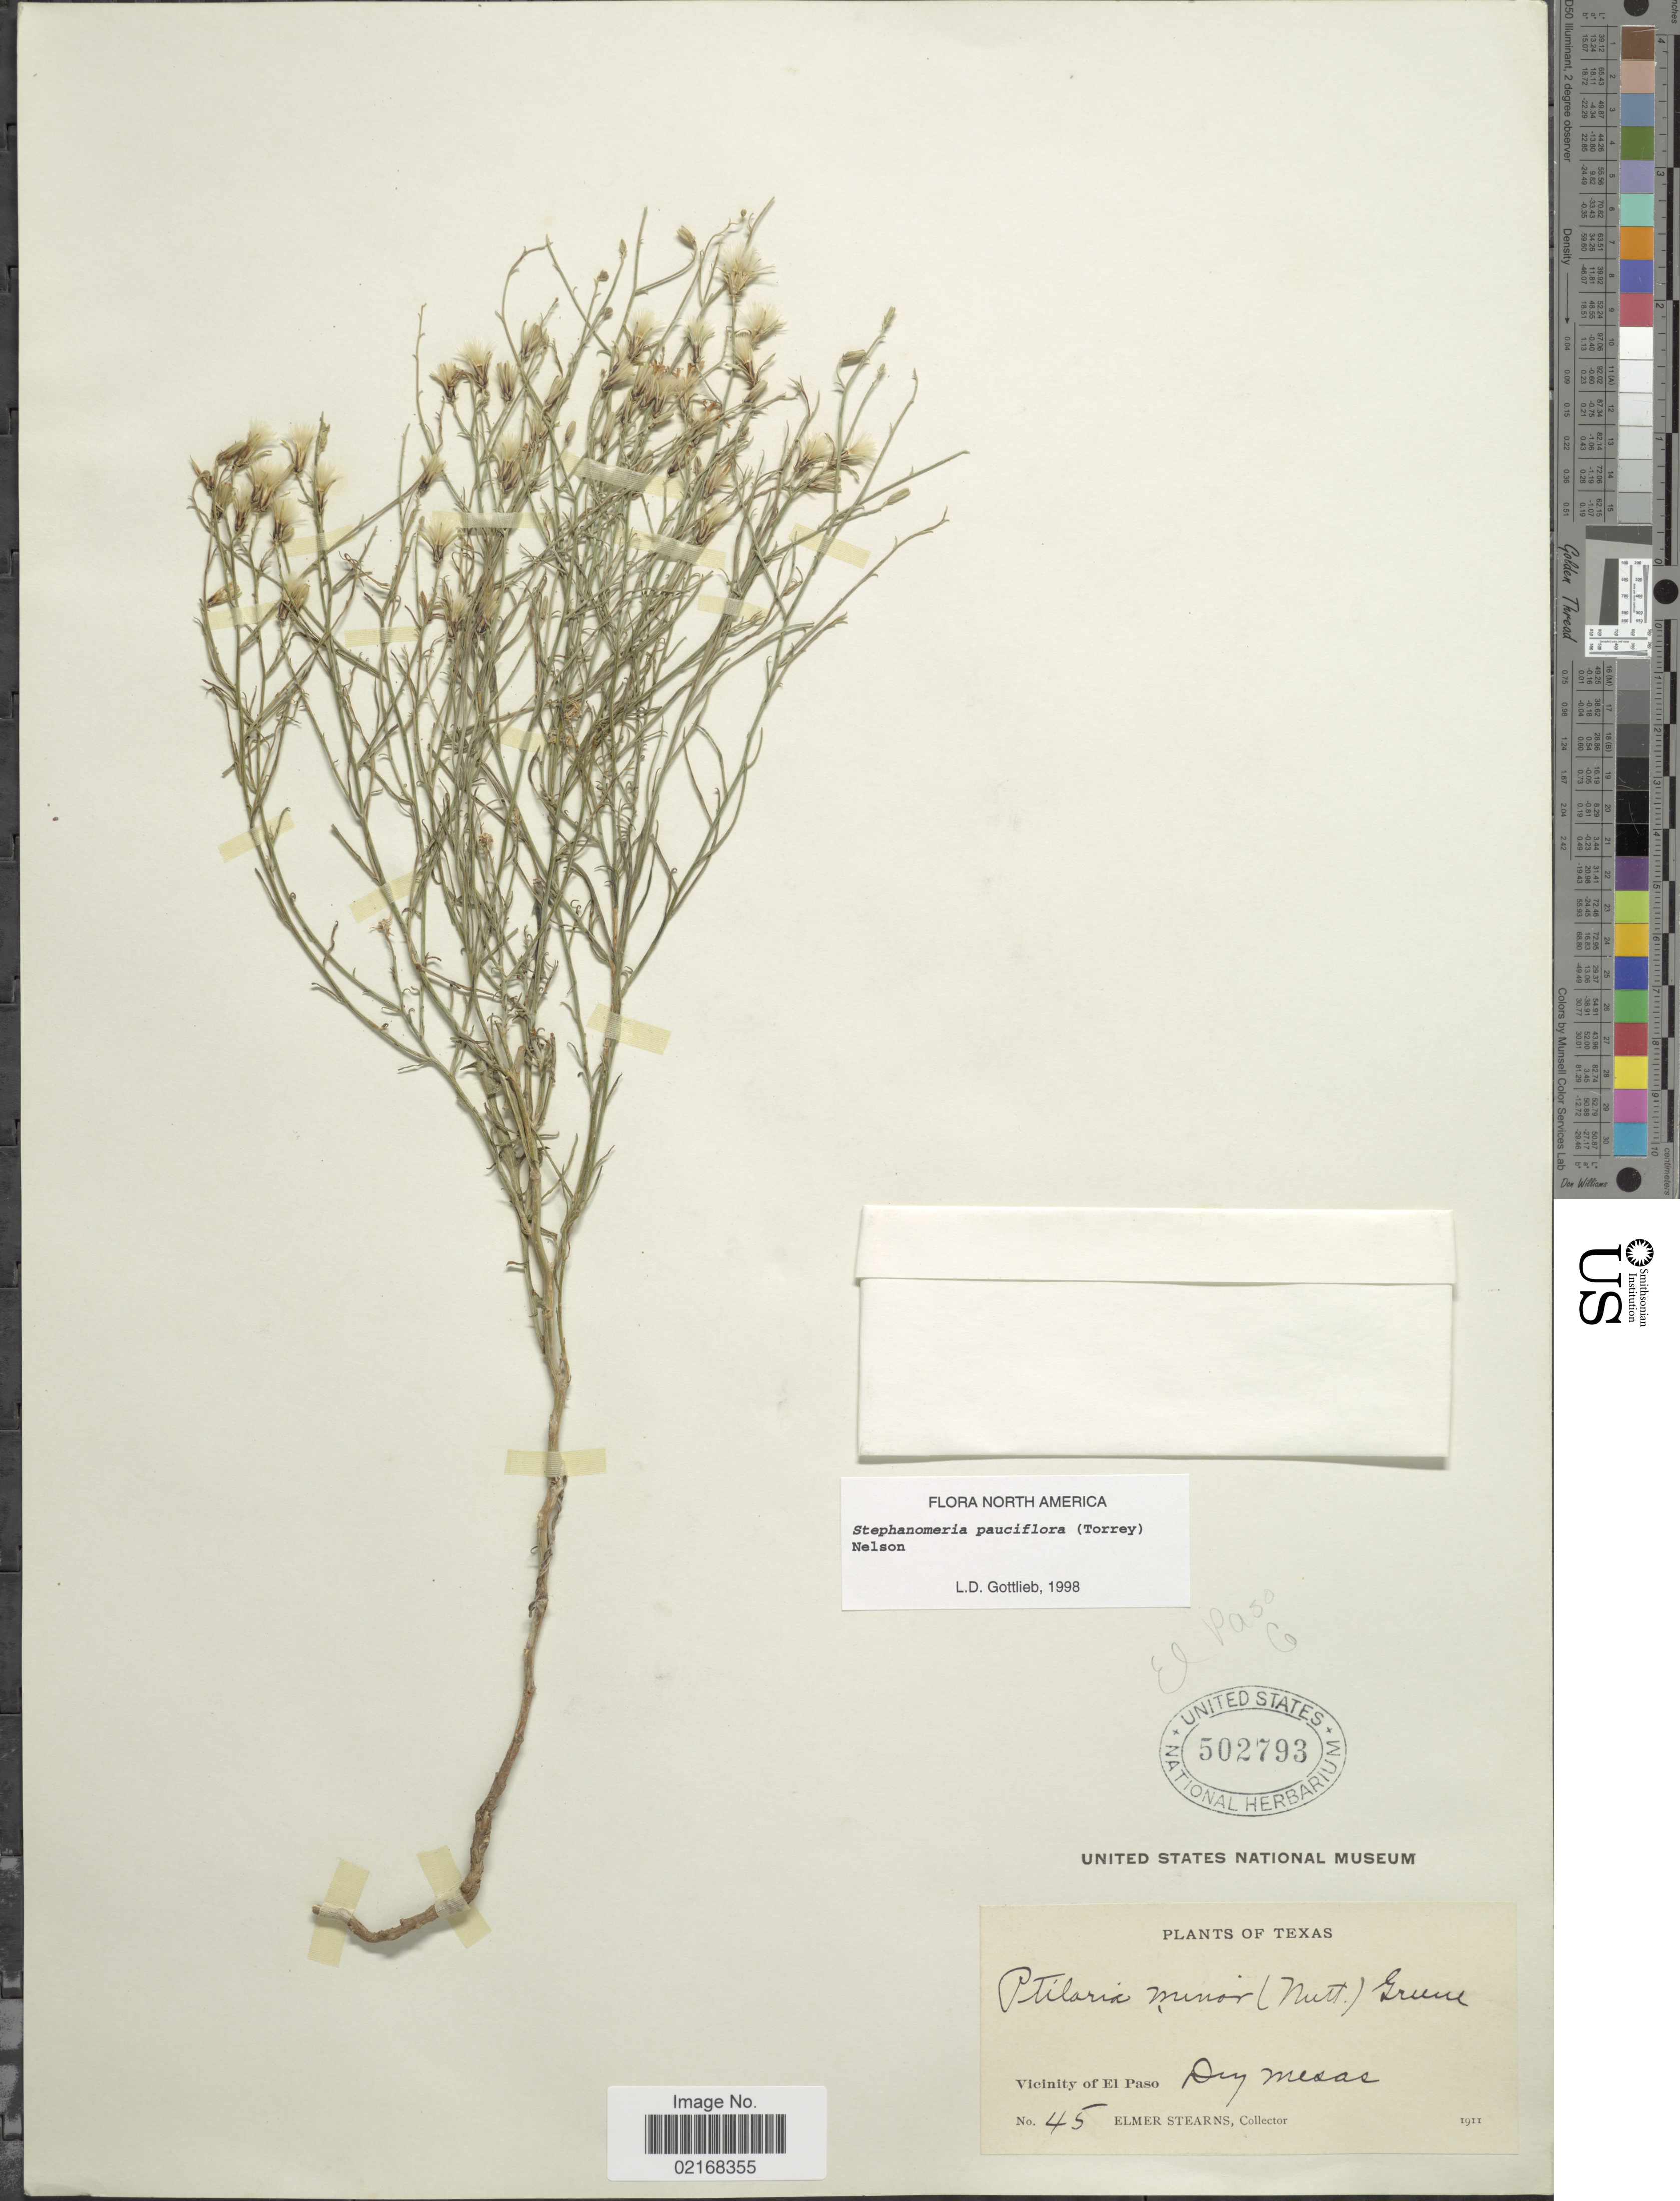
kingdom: Plantae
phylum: Tracheophyta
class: Magnoliopsida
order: Asterales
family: Asteraceae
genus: Stephanomeria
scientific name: Stephanomeria pauciflora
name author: (Torr.) A. Nelson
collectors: E. Stearns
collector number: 45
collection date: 1911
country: United States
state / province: Texas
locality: Vicinity of El Paso. Dry Mesas. El Paso Co.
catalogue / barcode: US 502793